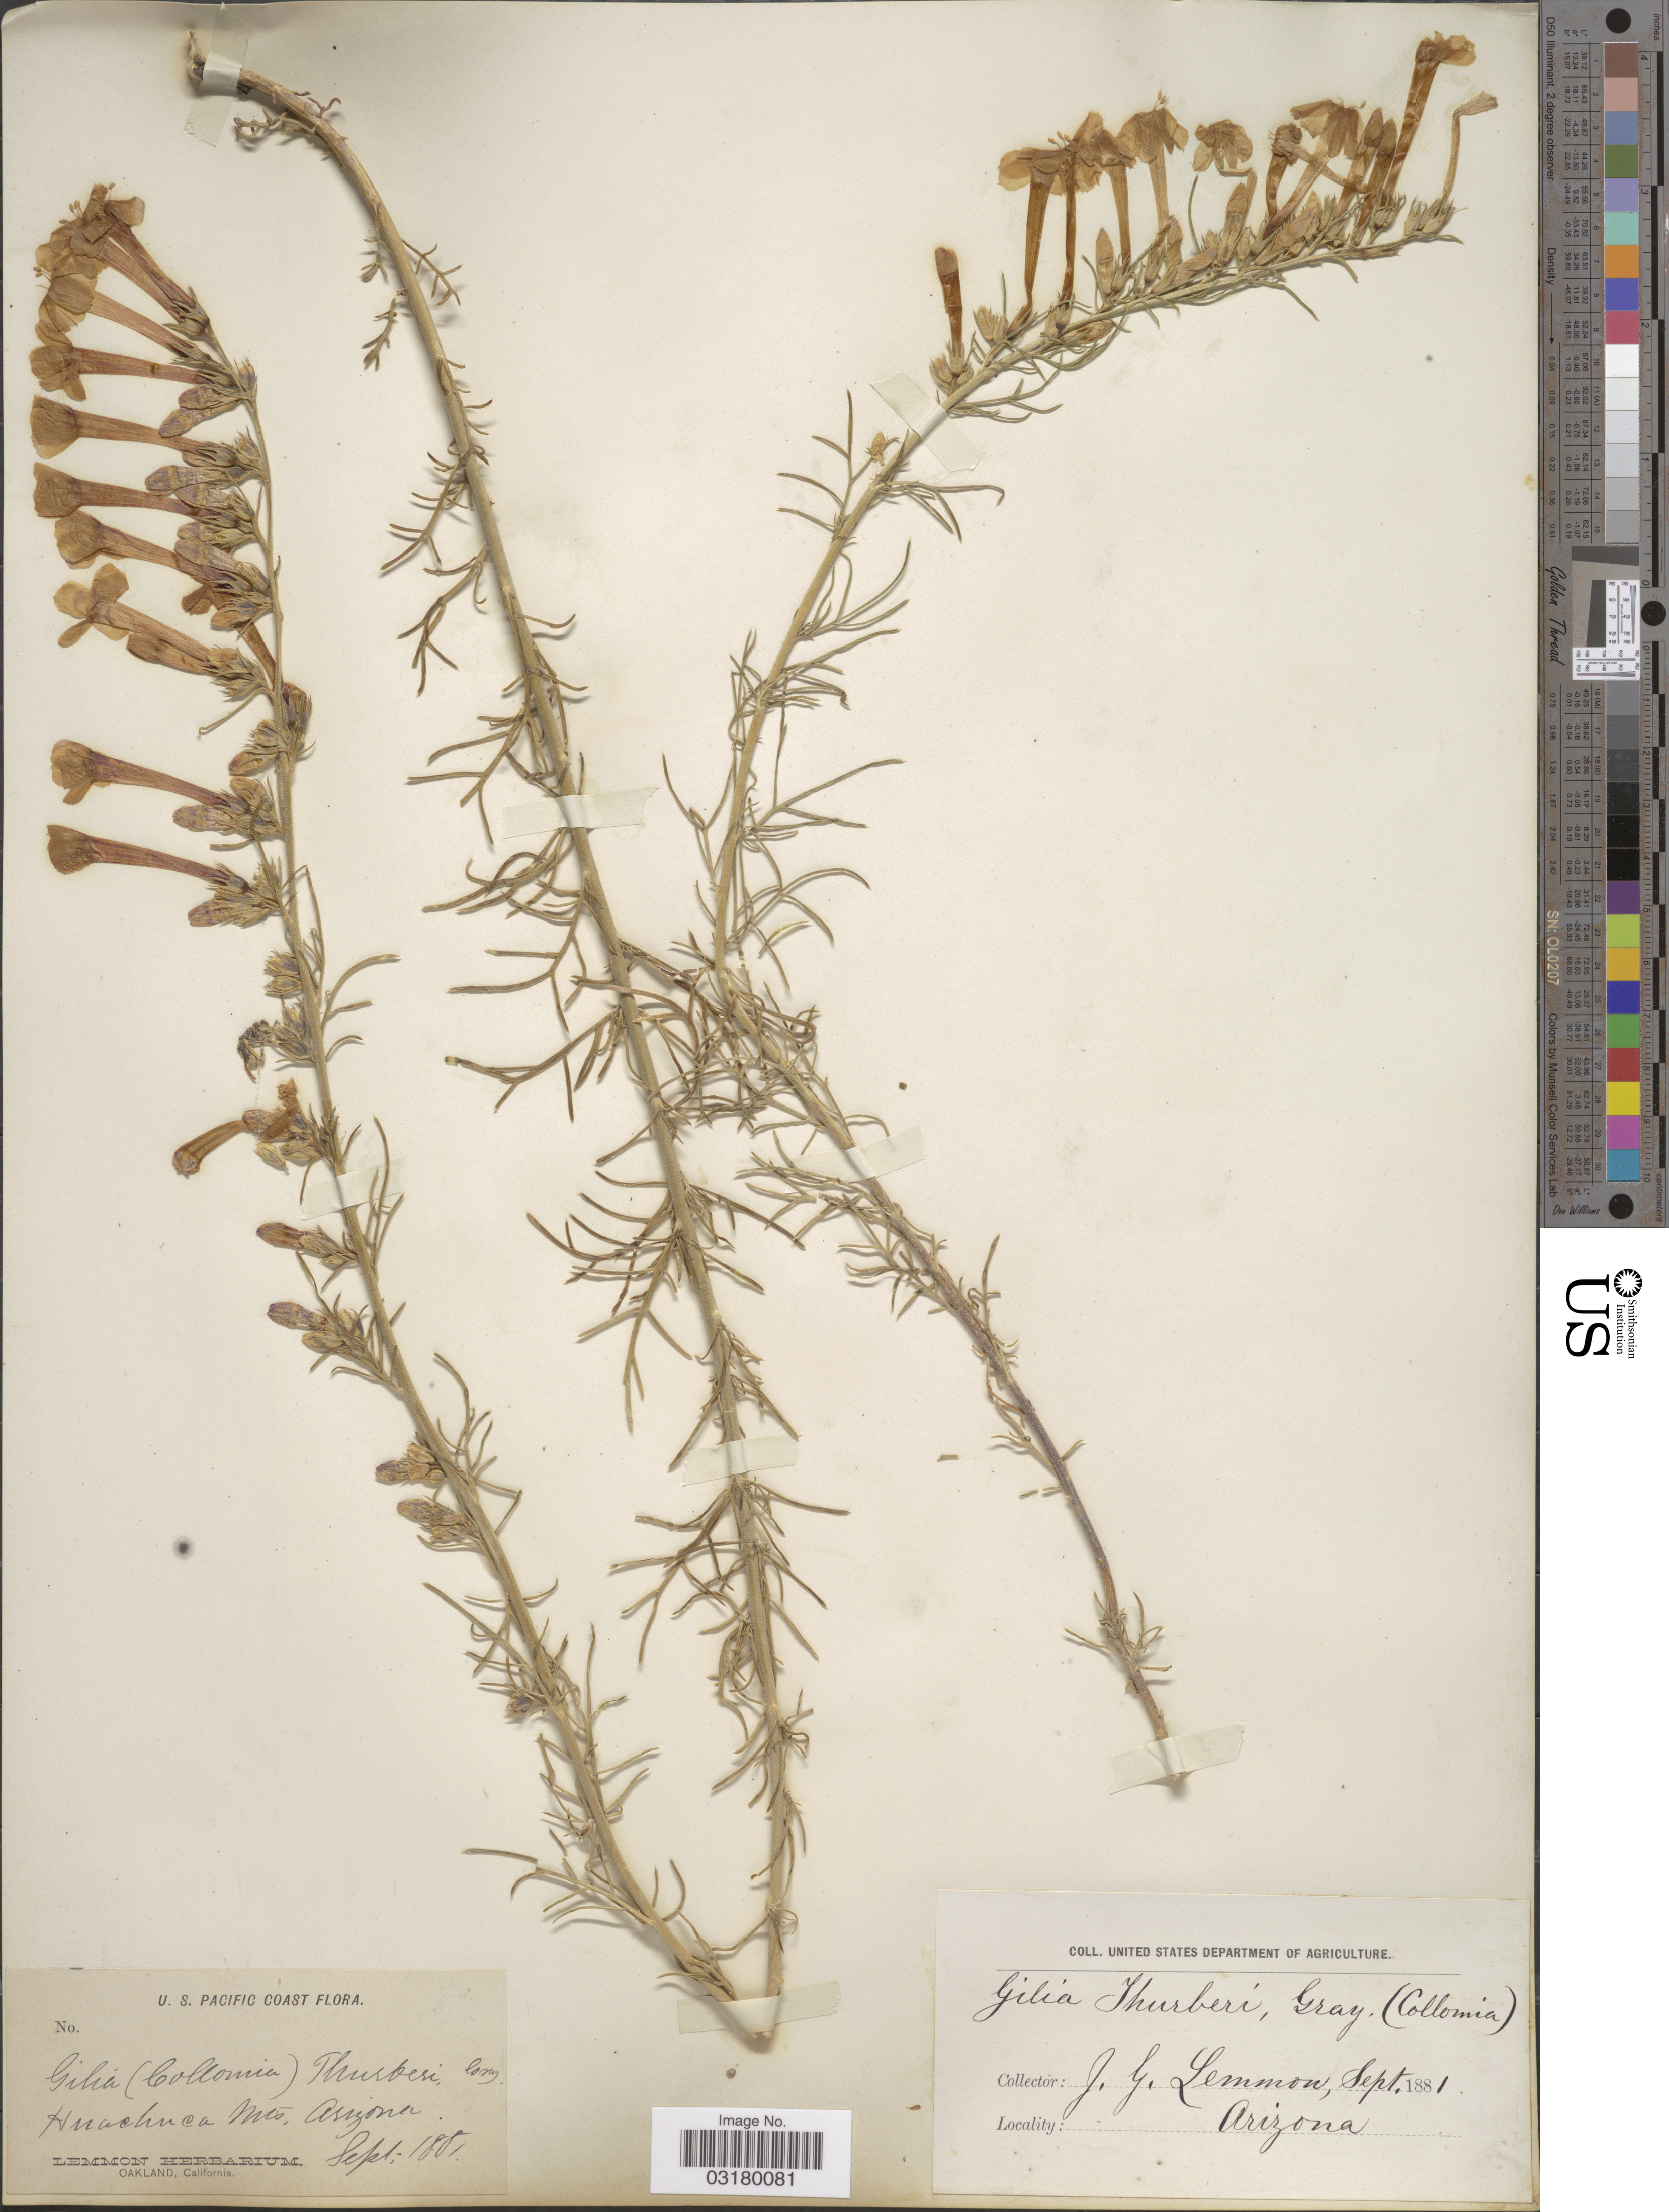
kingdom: Plantae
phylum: Tracheophyta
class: Magnoliopsida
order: Ericales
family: Polemoniaceae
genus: Ipomopsis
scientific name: Ipomopsis thurberi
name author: (A. Gray) V.E. Grant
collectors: J. Lemmon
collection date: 1881-09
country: United States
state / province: Arizona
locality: U. S. Pacific Coast. Huachuca Mts.